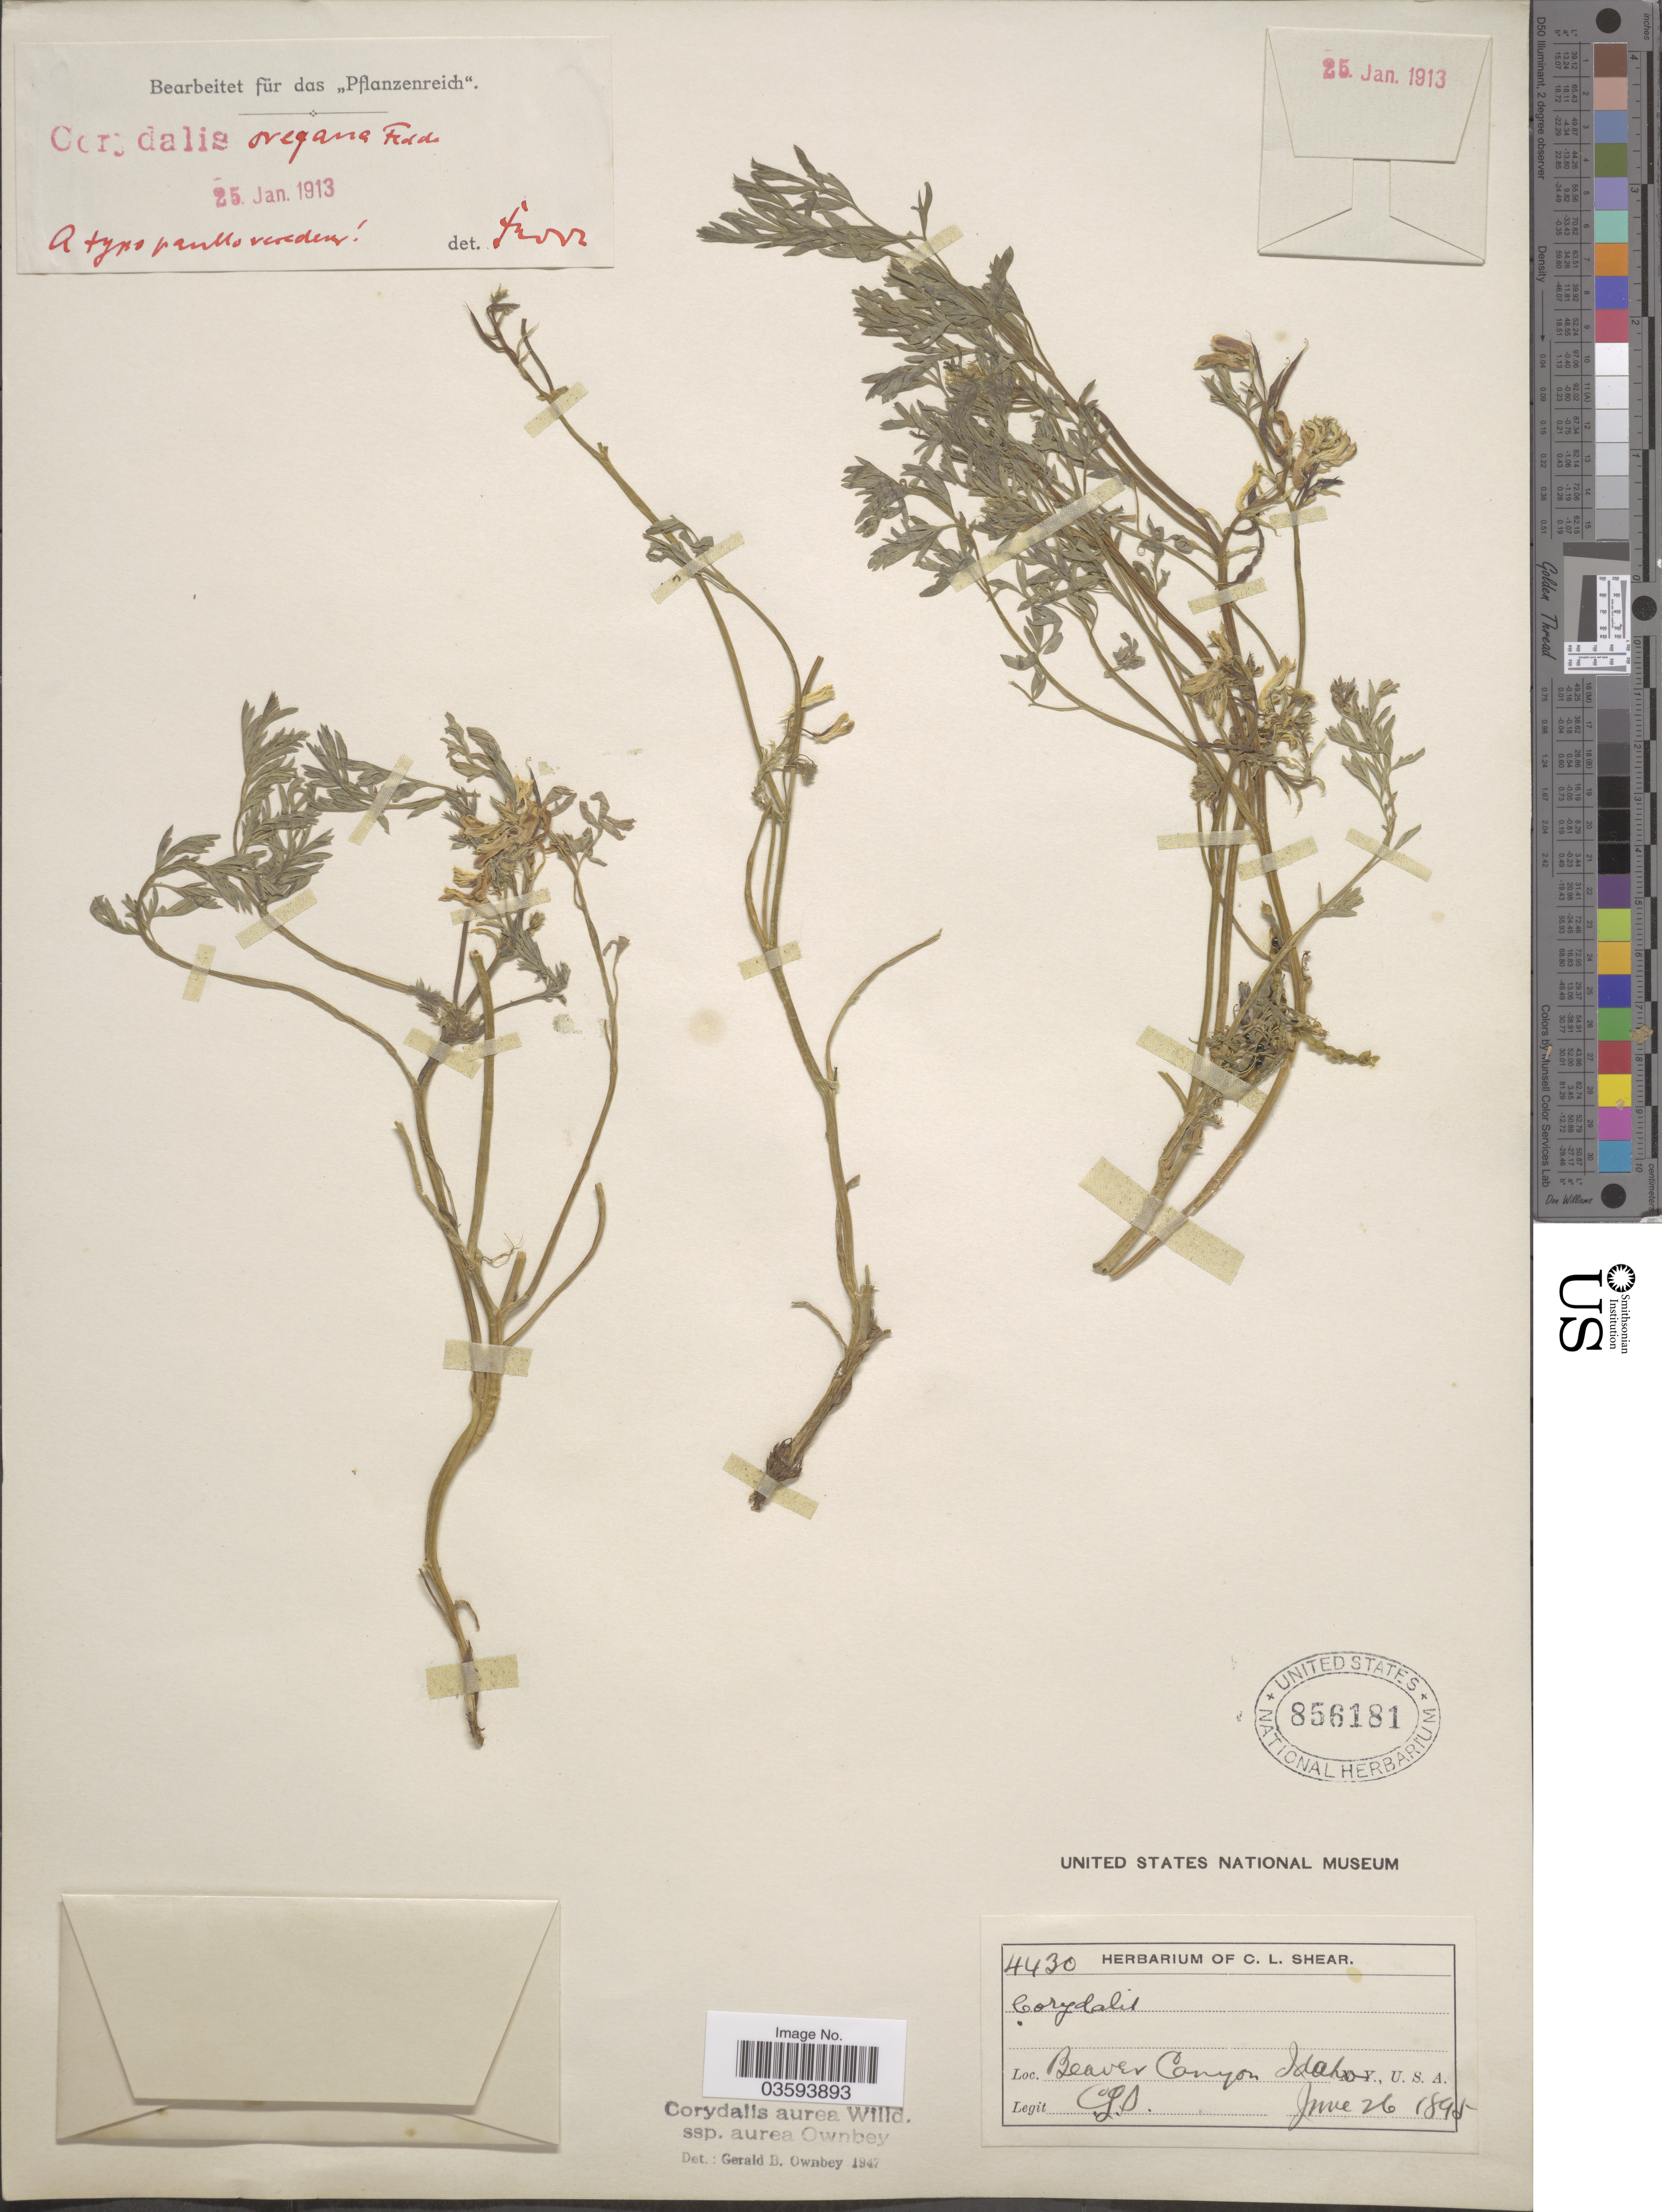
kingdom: Plantae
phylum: Tracheophyta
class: Magnoliopsida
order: Ranunculales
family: Papaveraceae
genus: Corydalis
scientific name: Corydalis aurea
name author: Willd.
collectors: C. L. Shear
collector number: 4430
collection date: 1895-06-26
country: United States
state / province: Idaho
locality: Beaver Canyon.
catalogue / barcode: US 856181